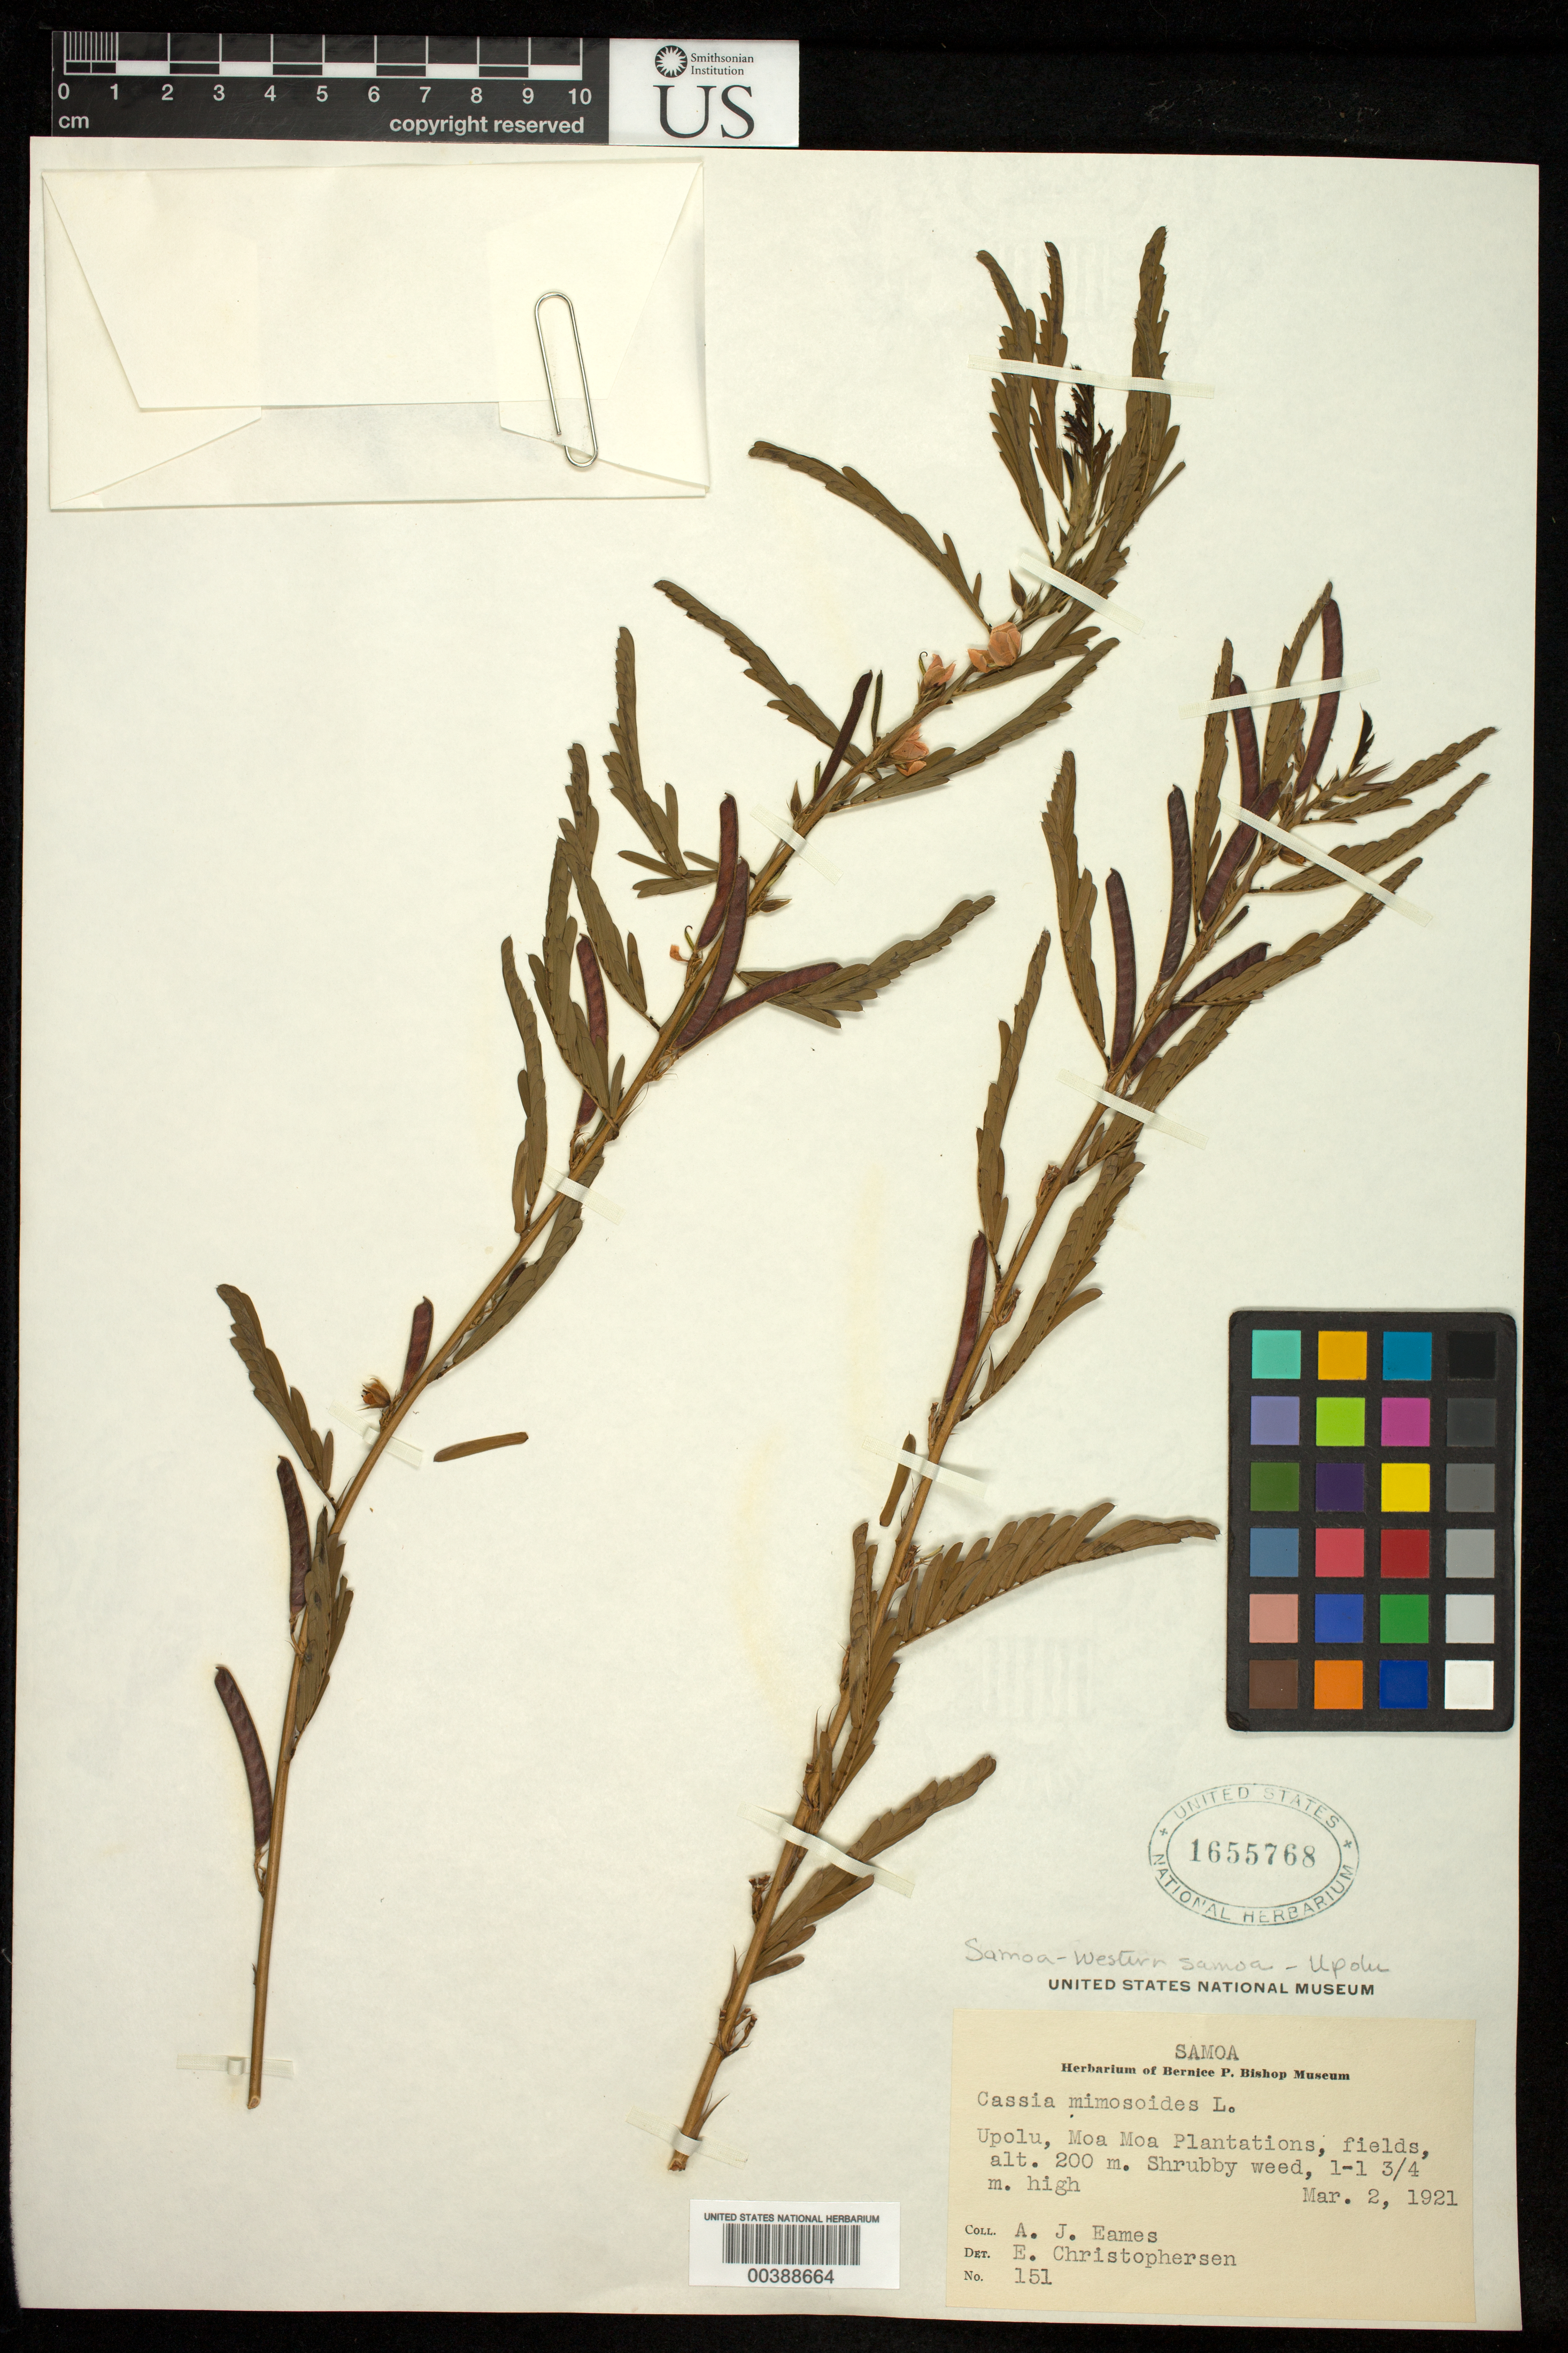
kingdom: Plantae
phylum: Tracheophyta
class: Magnoliopsida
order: Fabales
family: Fabaceae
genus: Chamaecrista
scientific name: Chamaecrista mimosoides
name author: (L.) Greene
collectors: A. J. Eames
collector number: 151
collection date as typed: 02 Mar 1921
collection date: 1921-03-02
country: Samoa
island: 'Upolu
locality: Moa moa plantations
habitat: Fields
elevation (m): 200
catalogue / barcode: US 1655768